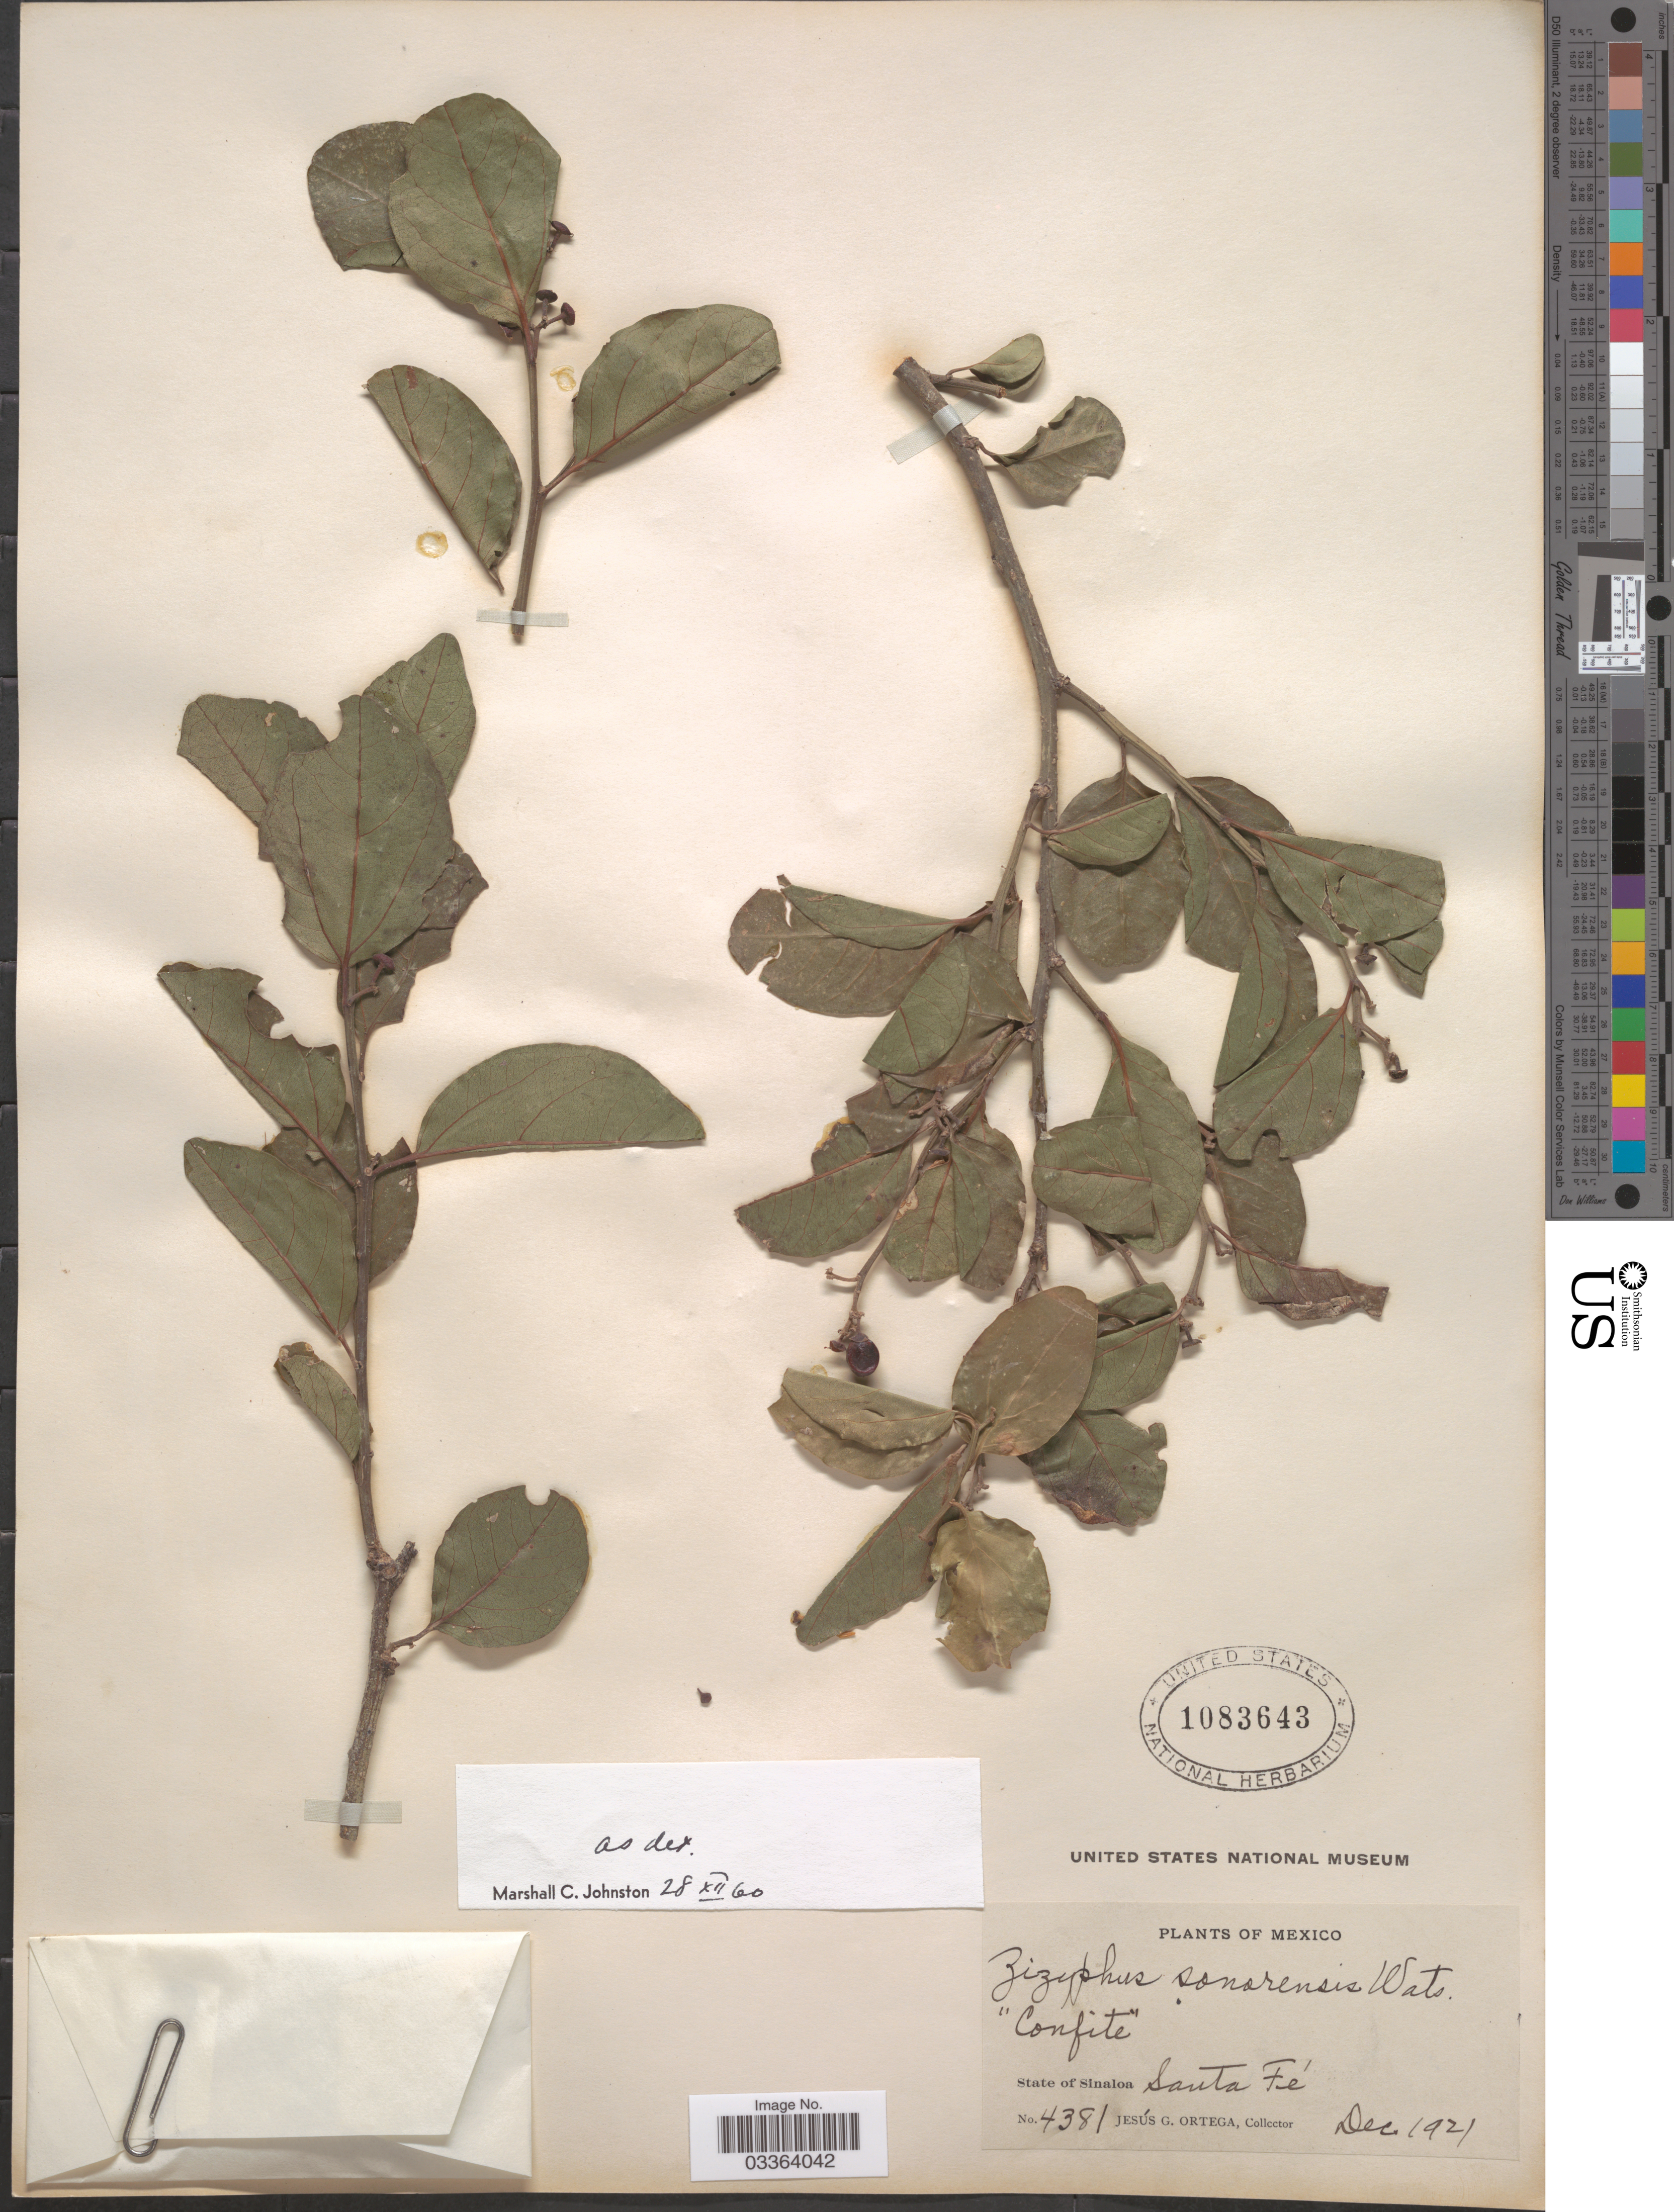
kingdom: Plantae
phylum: Tracheophyta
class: Magnoliopsida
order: Rosales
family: Rhamnaceae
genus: Sarcomphalus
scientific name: Sarcomphalus amole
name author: (Sessé & Moc.) Hauenschild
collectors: J. Ortega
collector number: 4381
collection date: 1921-12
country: Mexico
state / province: Sinaloa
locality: Santa Fé.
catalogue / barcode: US 1083643